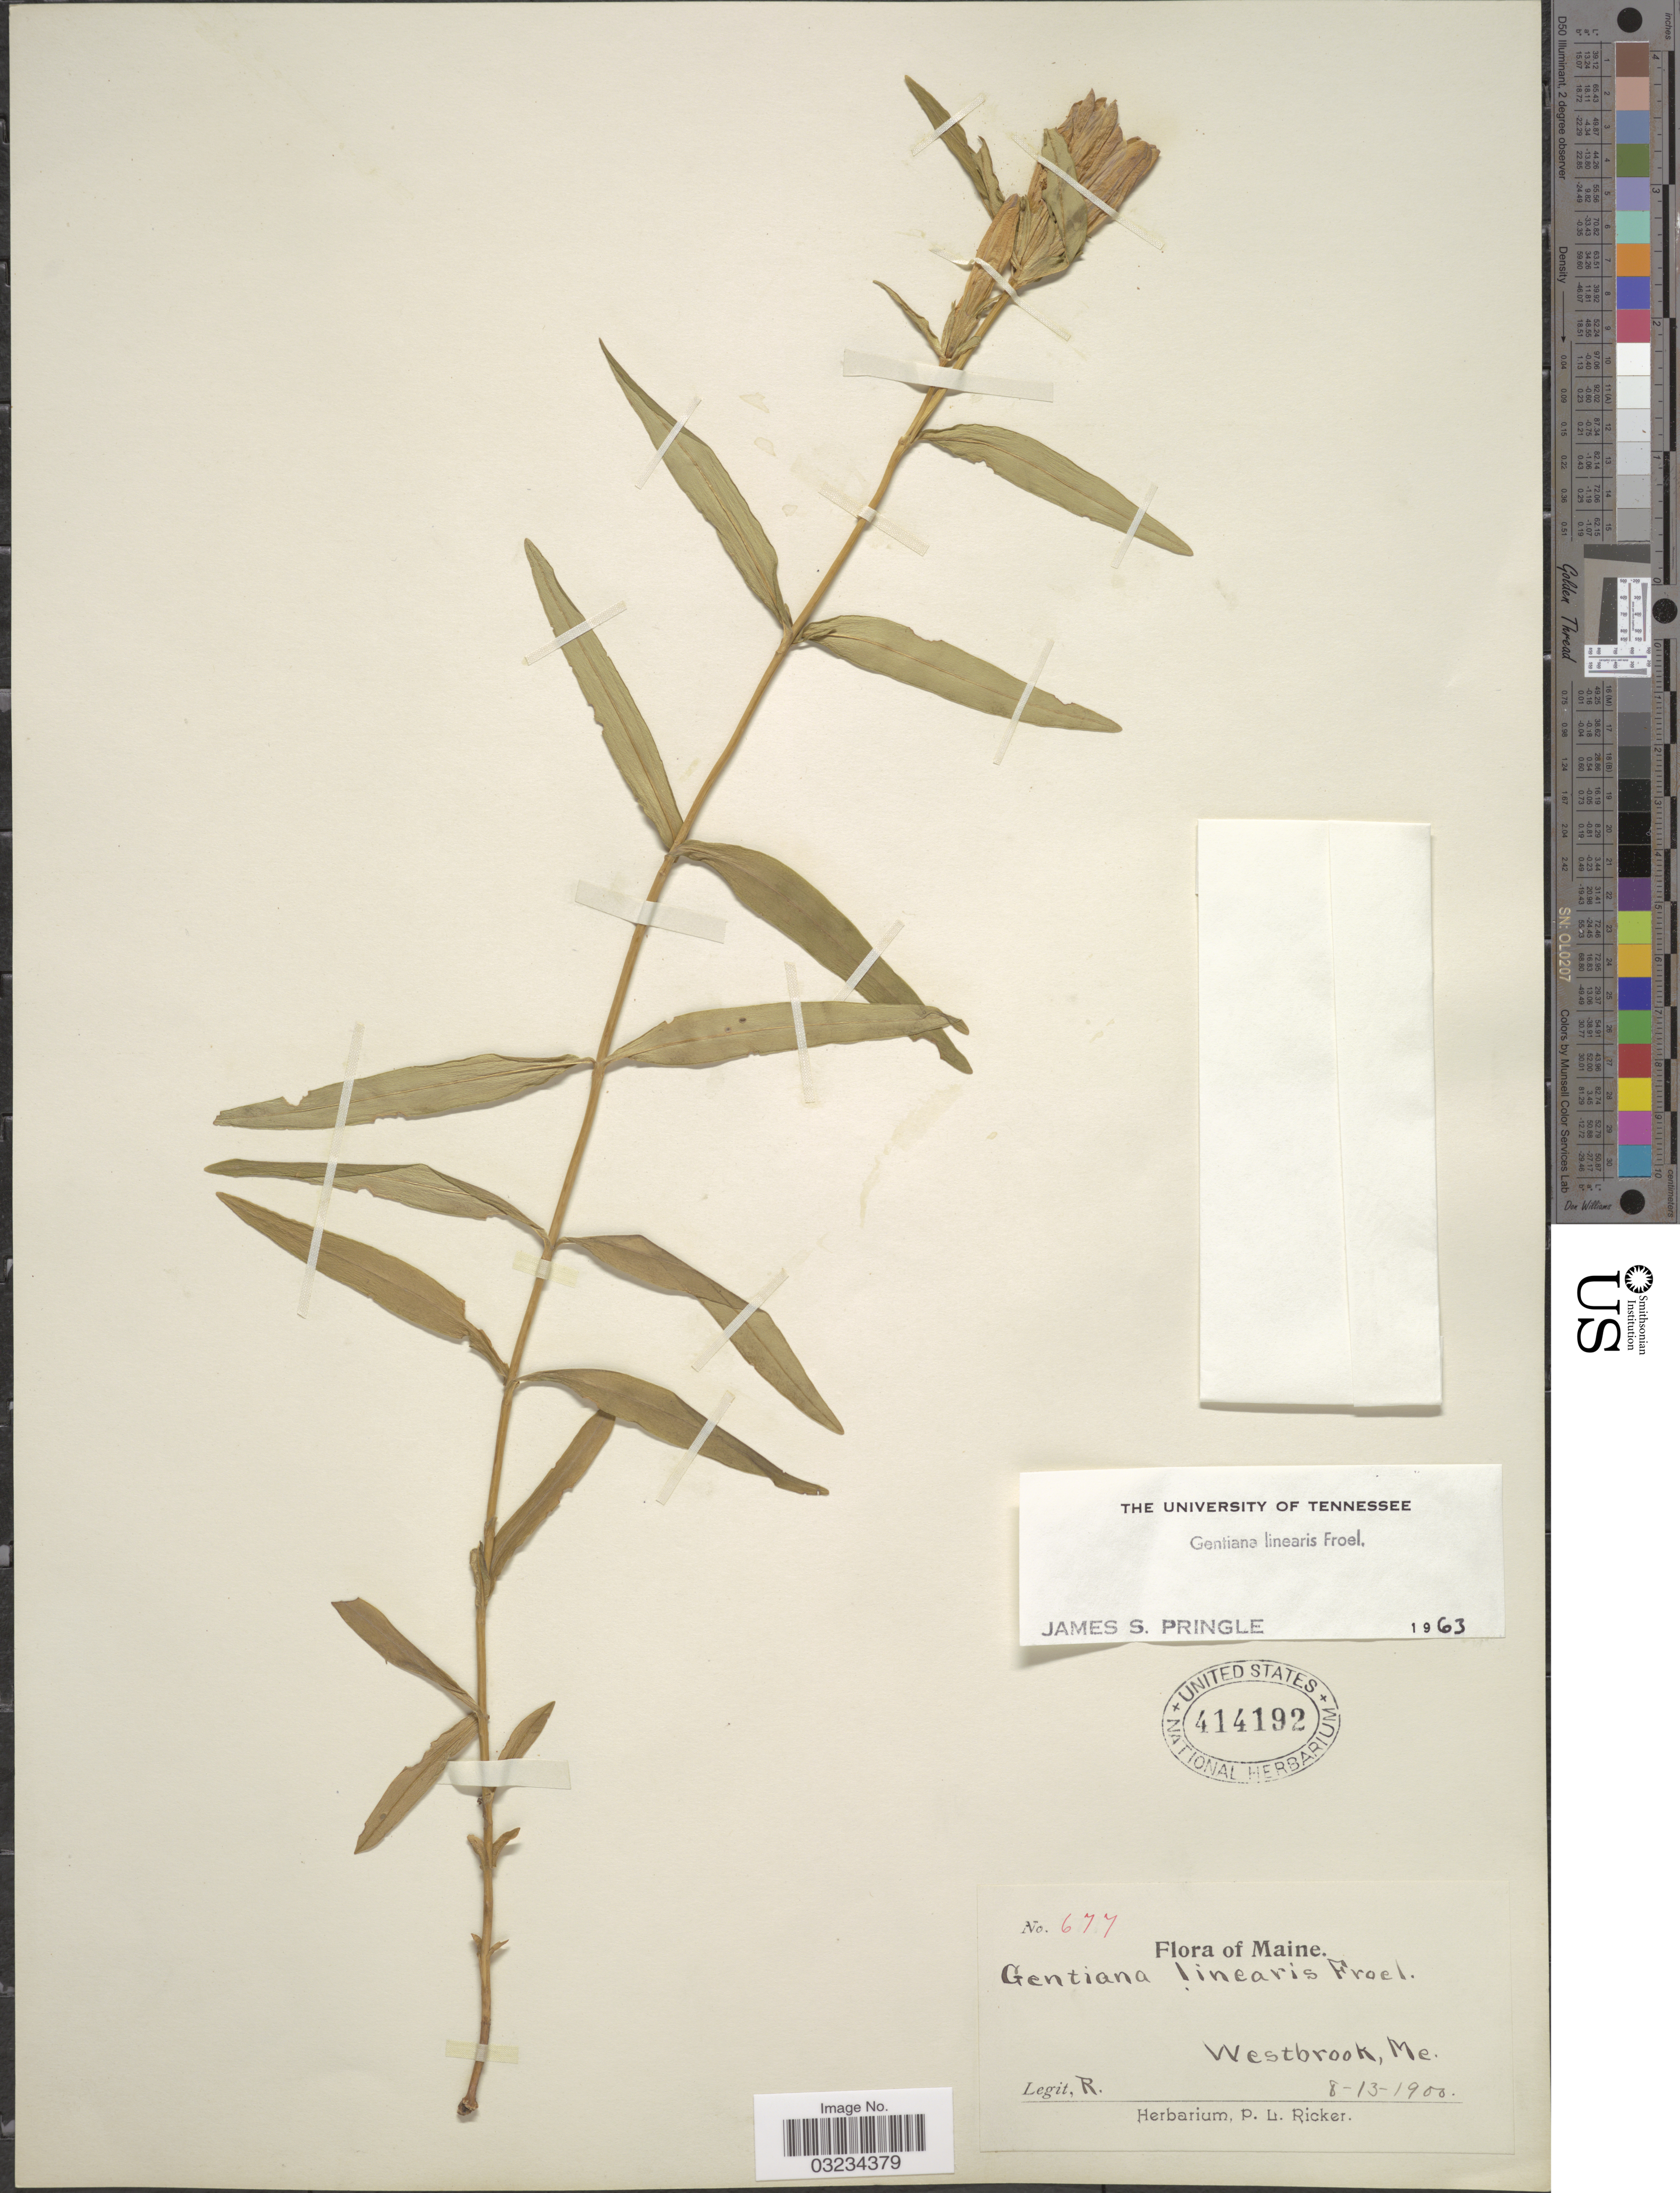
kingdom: Plantae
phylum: Tracheophyta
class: Magnoliopsida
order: Gentianales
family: Gentianaceae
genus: Gentiana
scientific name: Gentiana linearis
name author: Froel.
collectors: P. Ricker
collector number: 677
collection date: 1900-08-13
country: United States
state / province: Maine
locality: Westbrook.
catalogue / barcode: US 414192